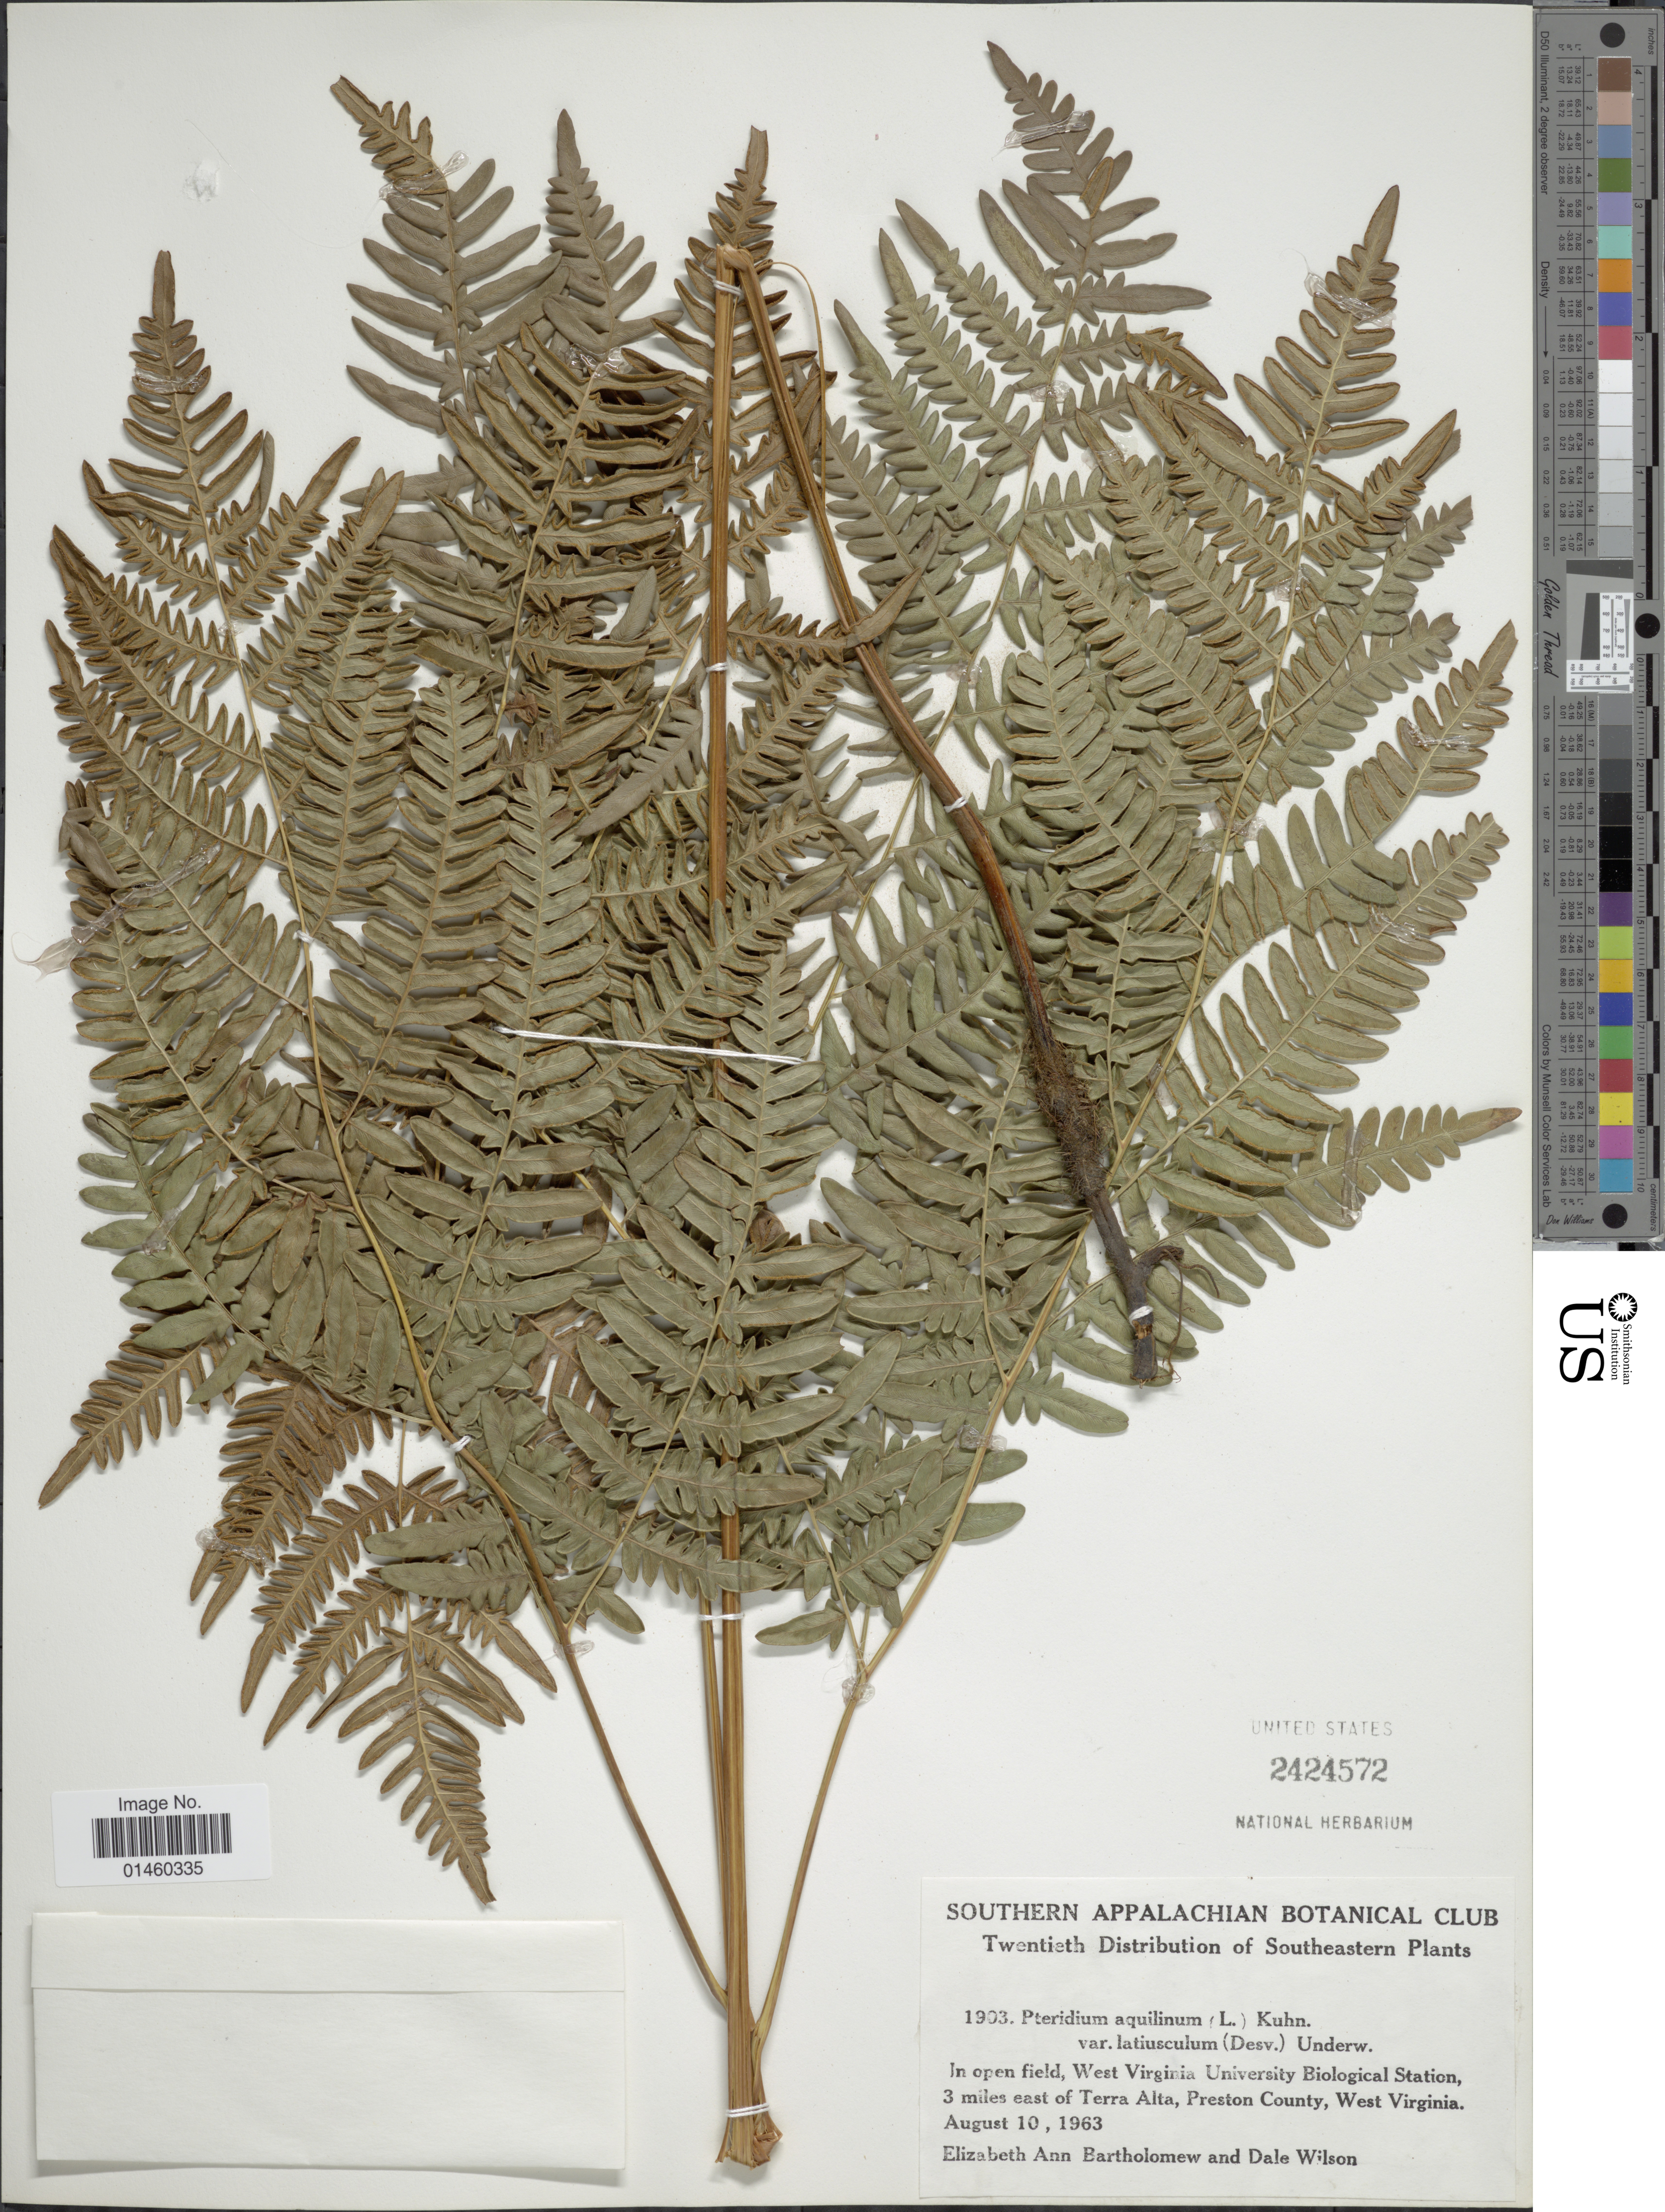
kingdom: Plantae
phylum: Tracheophyta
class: Polypodiopsida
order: Polypodiales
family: Dennstaedtiaceae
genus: Pteridium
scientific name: Pteridium aquilinum var. latiusculum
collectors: E. Bartholomew & D. Wilson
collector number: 1903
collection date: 1963-08-10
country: United States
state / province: West Virginia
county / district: Preston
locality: In open field, West Virginia University Biological Station, 3 miles east of Terra Alta, Preston County.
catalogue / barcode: US 2424572